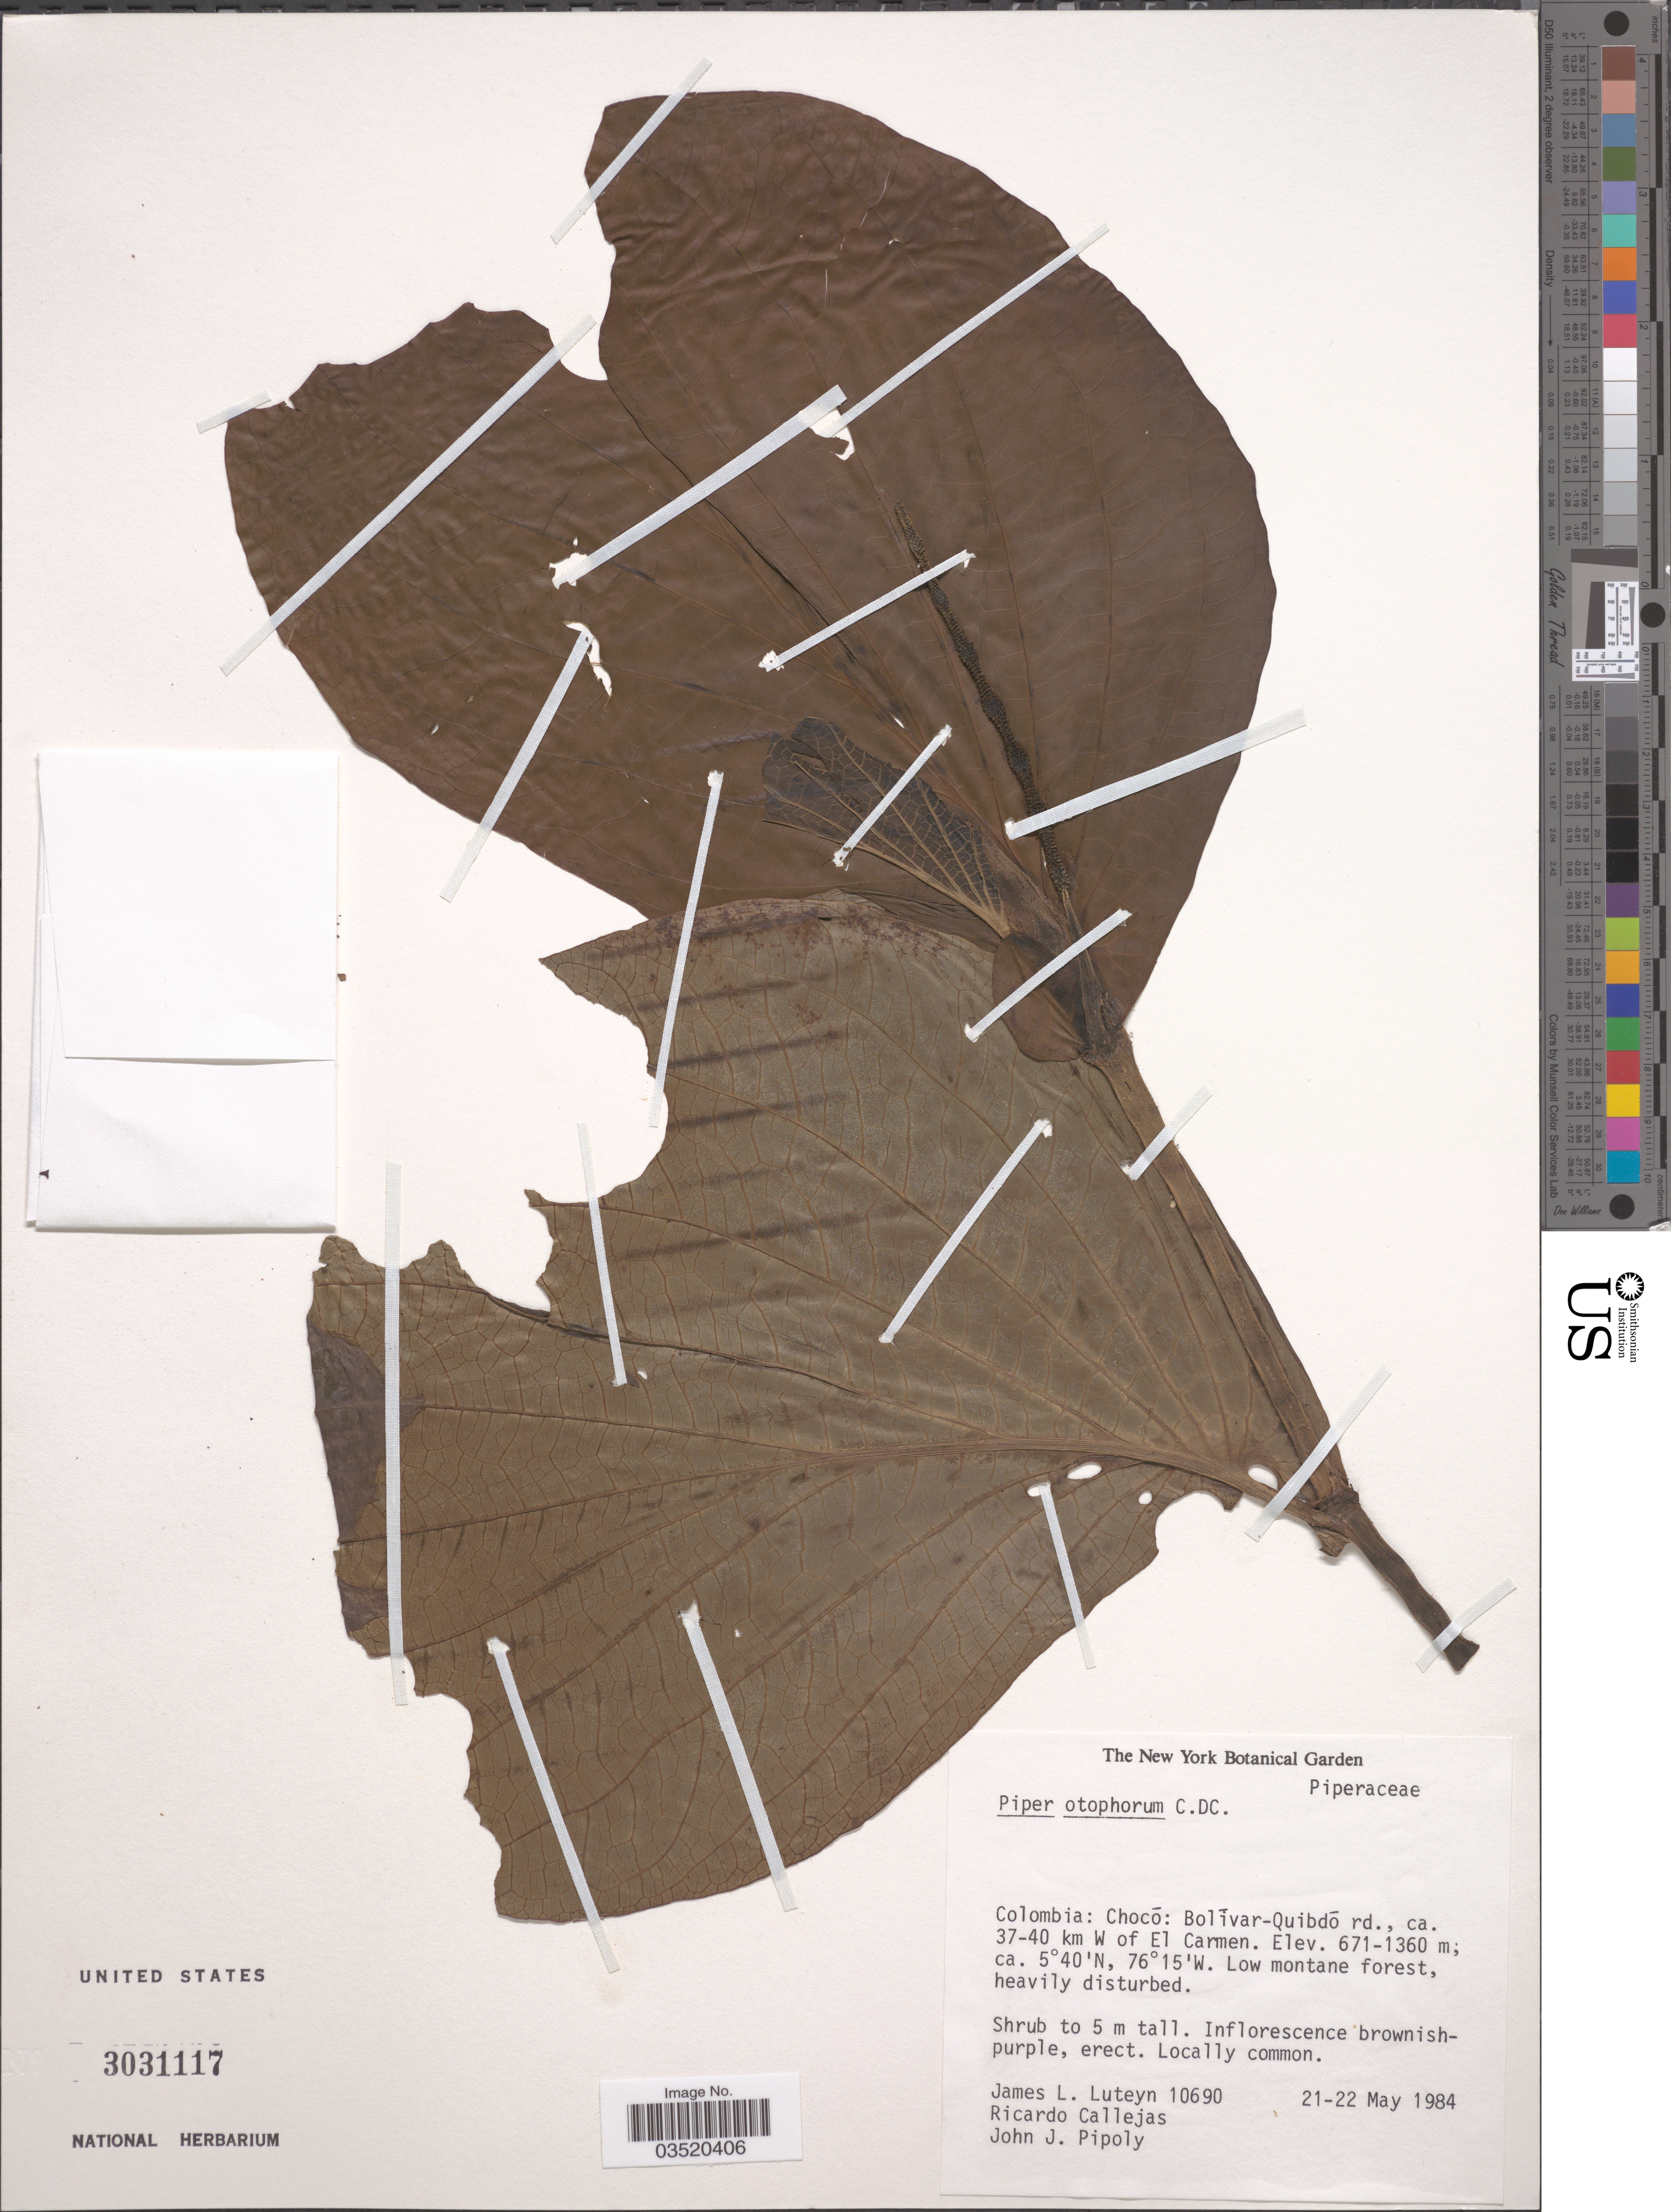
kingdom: Plantae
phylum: Tracheophyta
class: Magnoliopsida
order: Piperales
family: Piperaceae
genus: Piper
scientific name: Piper otophorum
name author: C. DC.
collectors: J. Luteyn, R. Callejas & J. J. Pipoly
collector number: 10690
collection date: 1984-05-21/1984-05-22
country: Colombia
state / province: Chocó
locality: Bolívar-Quibdó rd., ca. 37-40 km W of El Carmen.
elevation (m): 671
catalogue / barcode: US 3031117